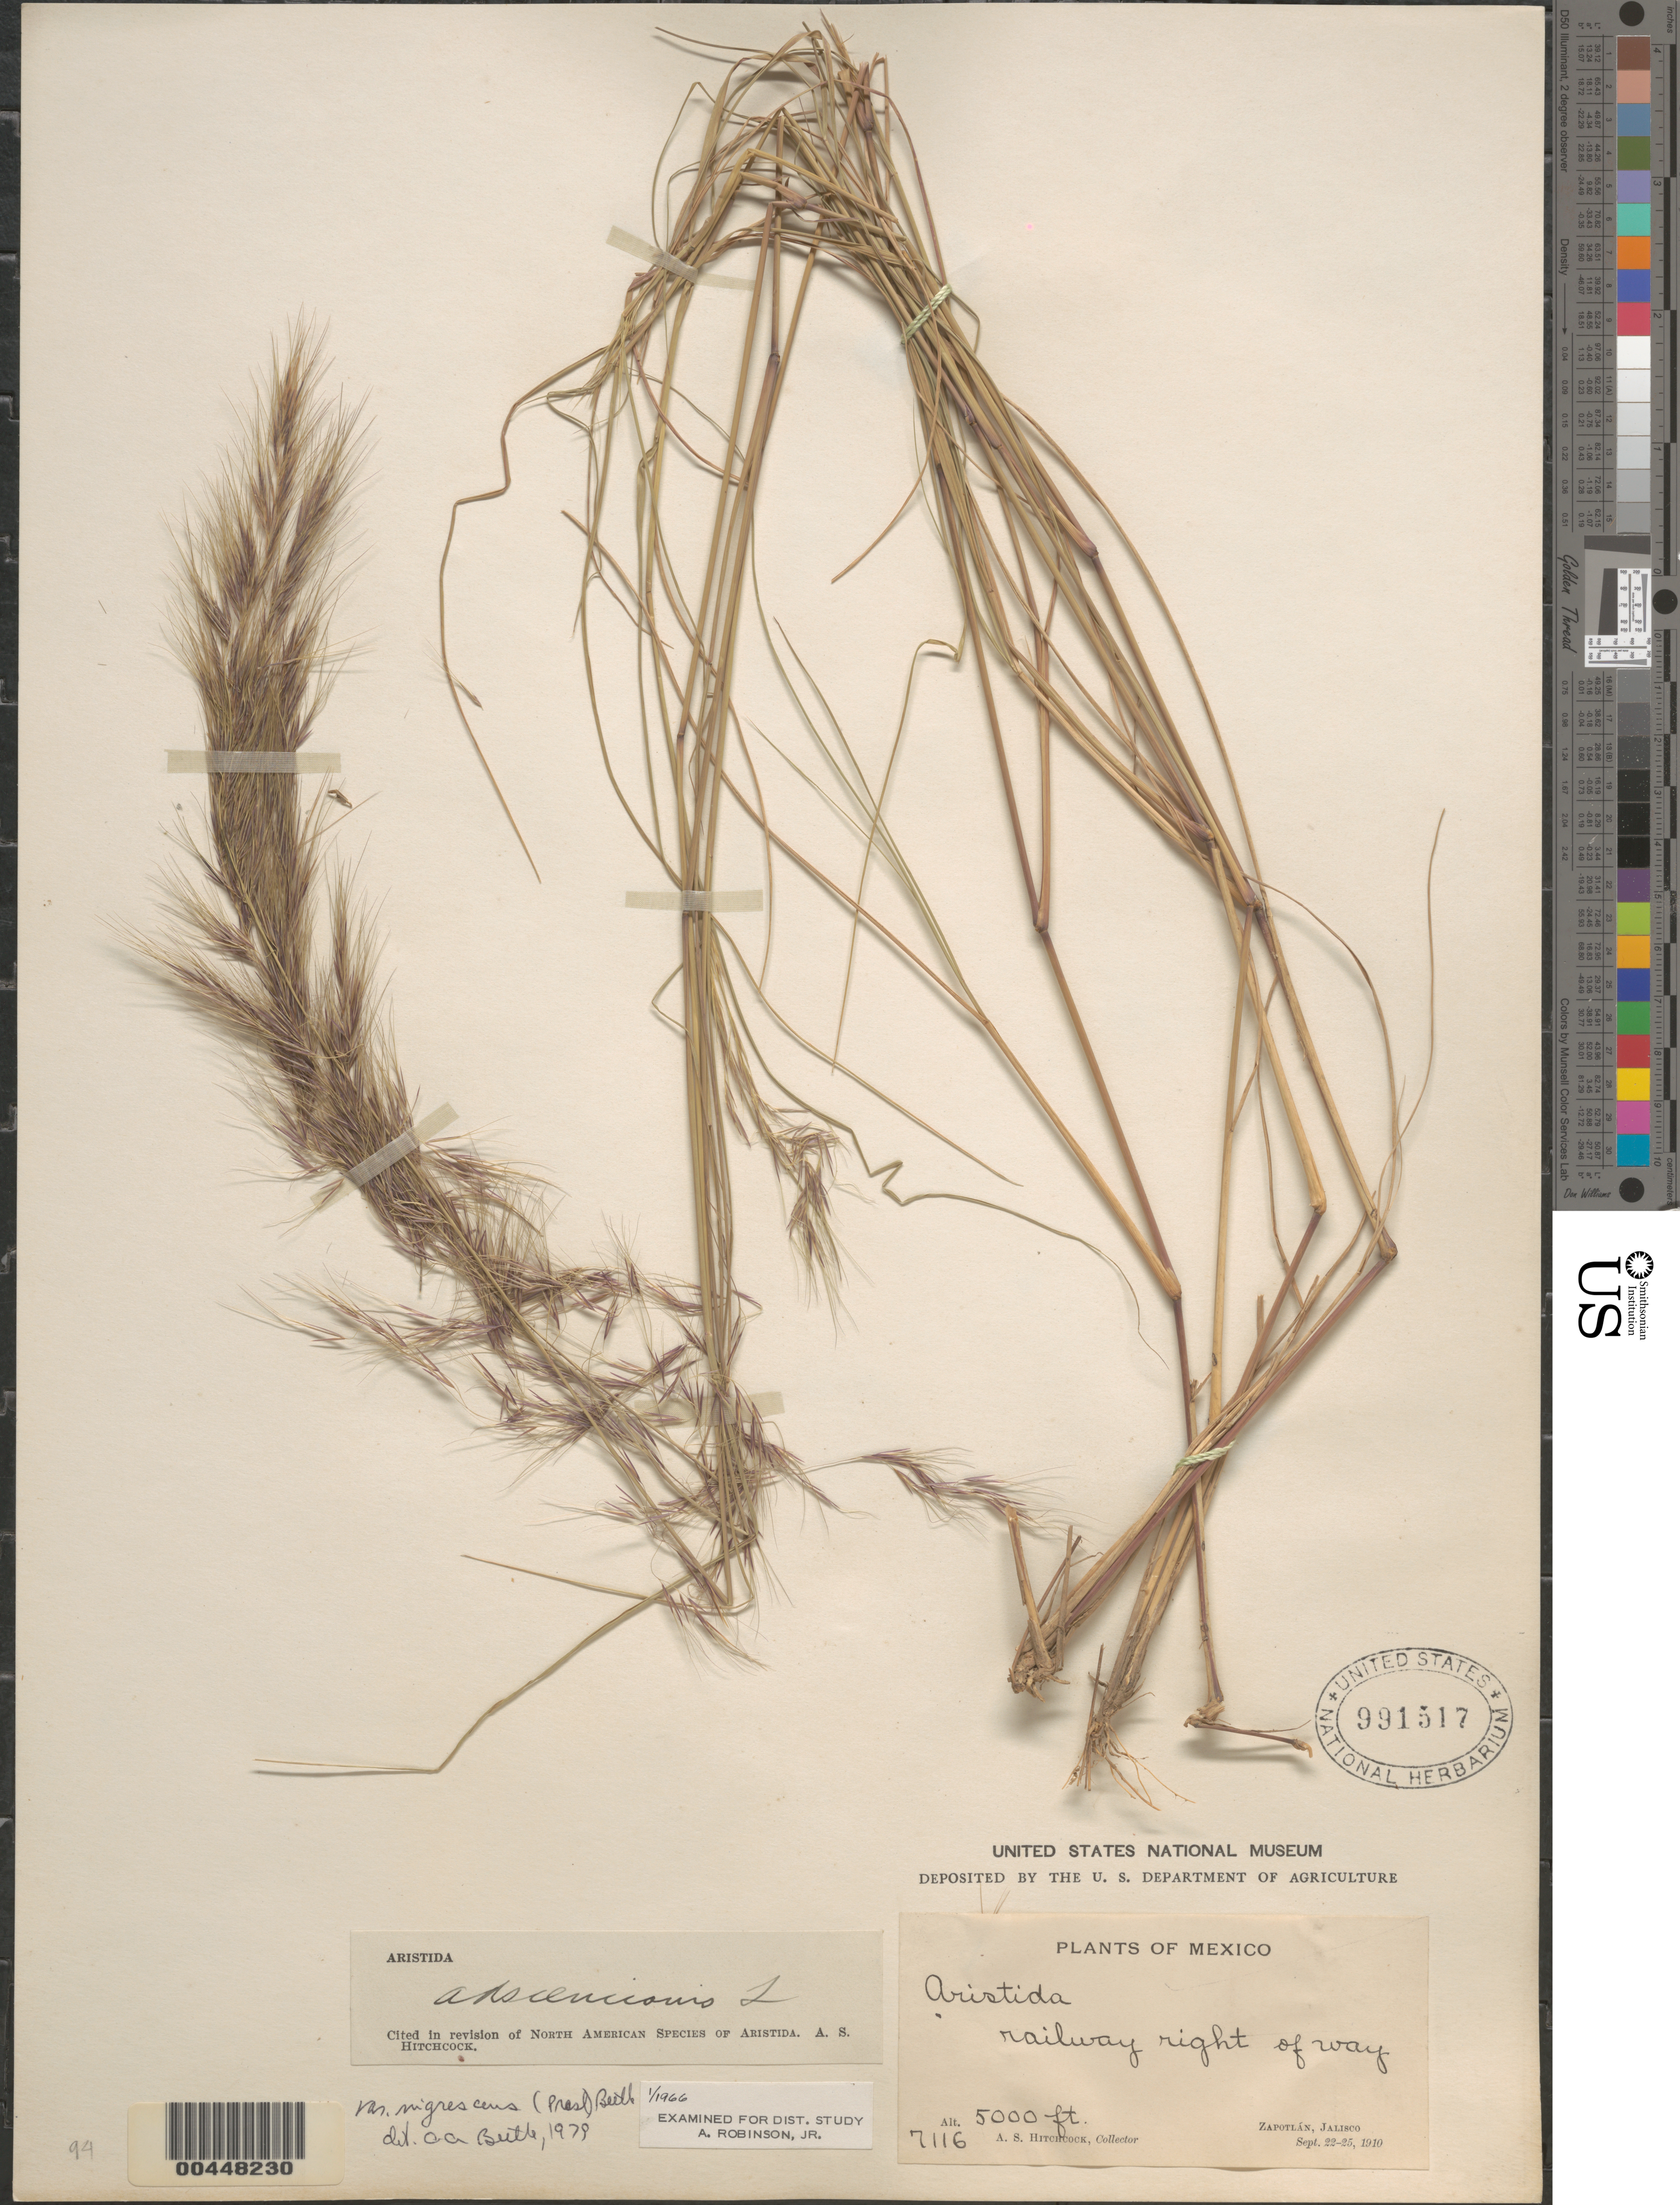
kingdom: Plantae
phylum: Tracheophyta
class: Liliopsida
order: Poales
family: Poaceae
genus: Aristida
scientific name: Aristida adscensionis var. nigrescens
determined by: Beetle, O. A.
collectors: A. S. Hitchcock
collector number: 7116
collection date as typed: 22 Sep 1910 to 25 Sep 1910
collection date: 1910-09-22/1910-09-25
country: Mexico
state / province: Jalisco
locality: Zapotlán, railway right of way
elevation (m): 1524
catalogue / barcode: US 991517